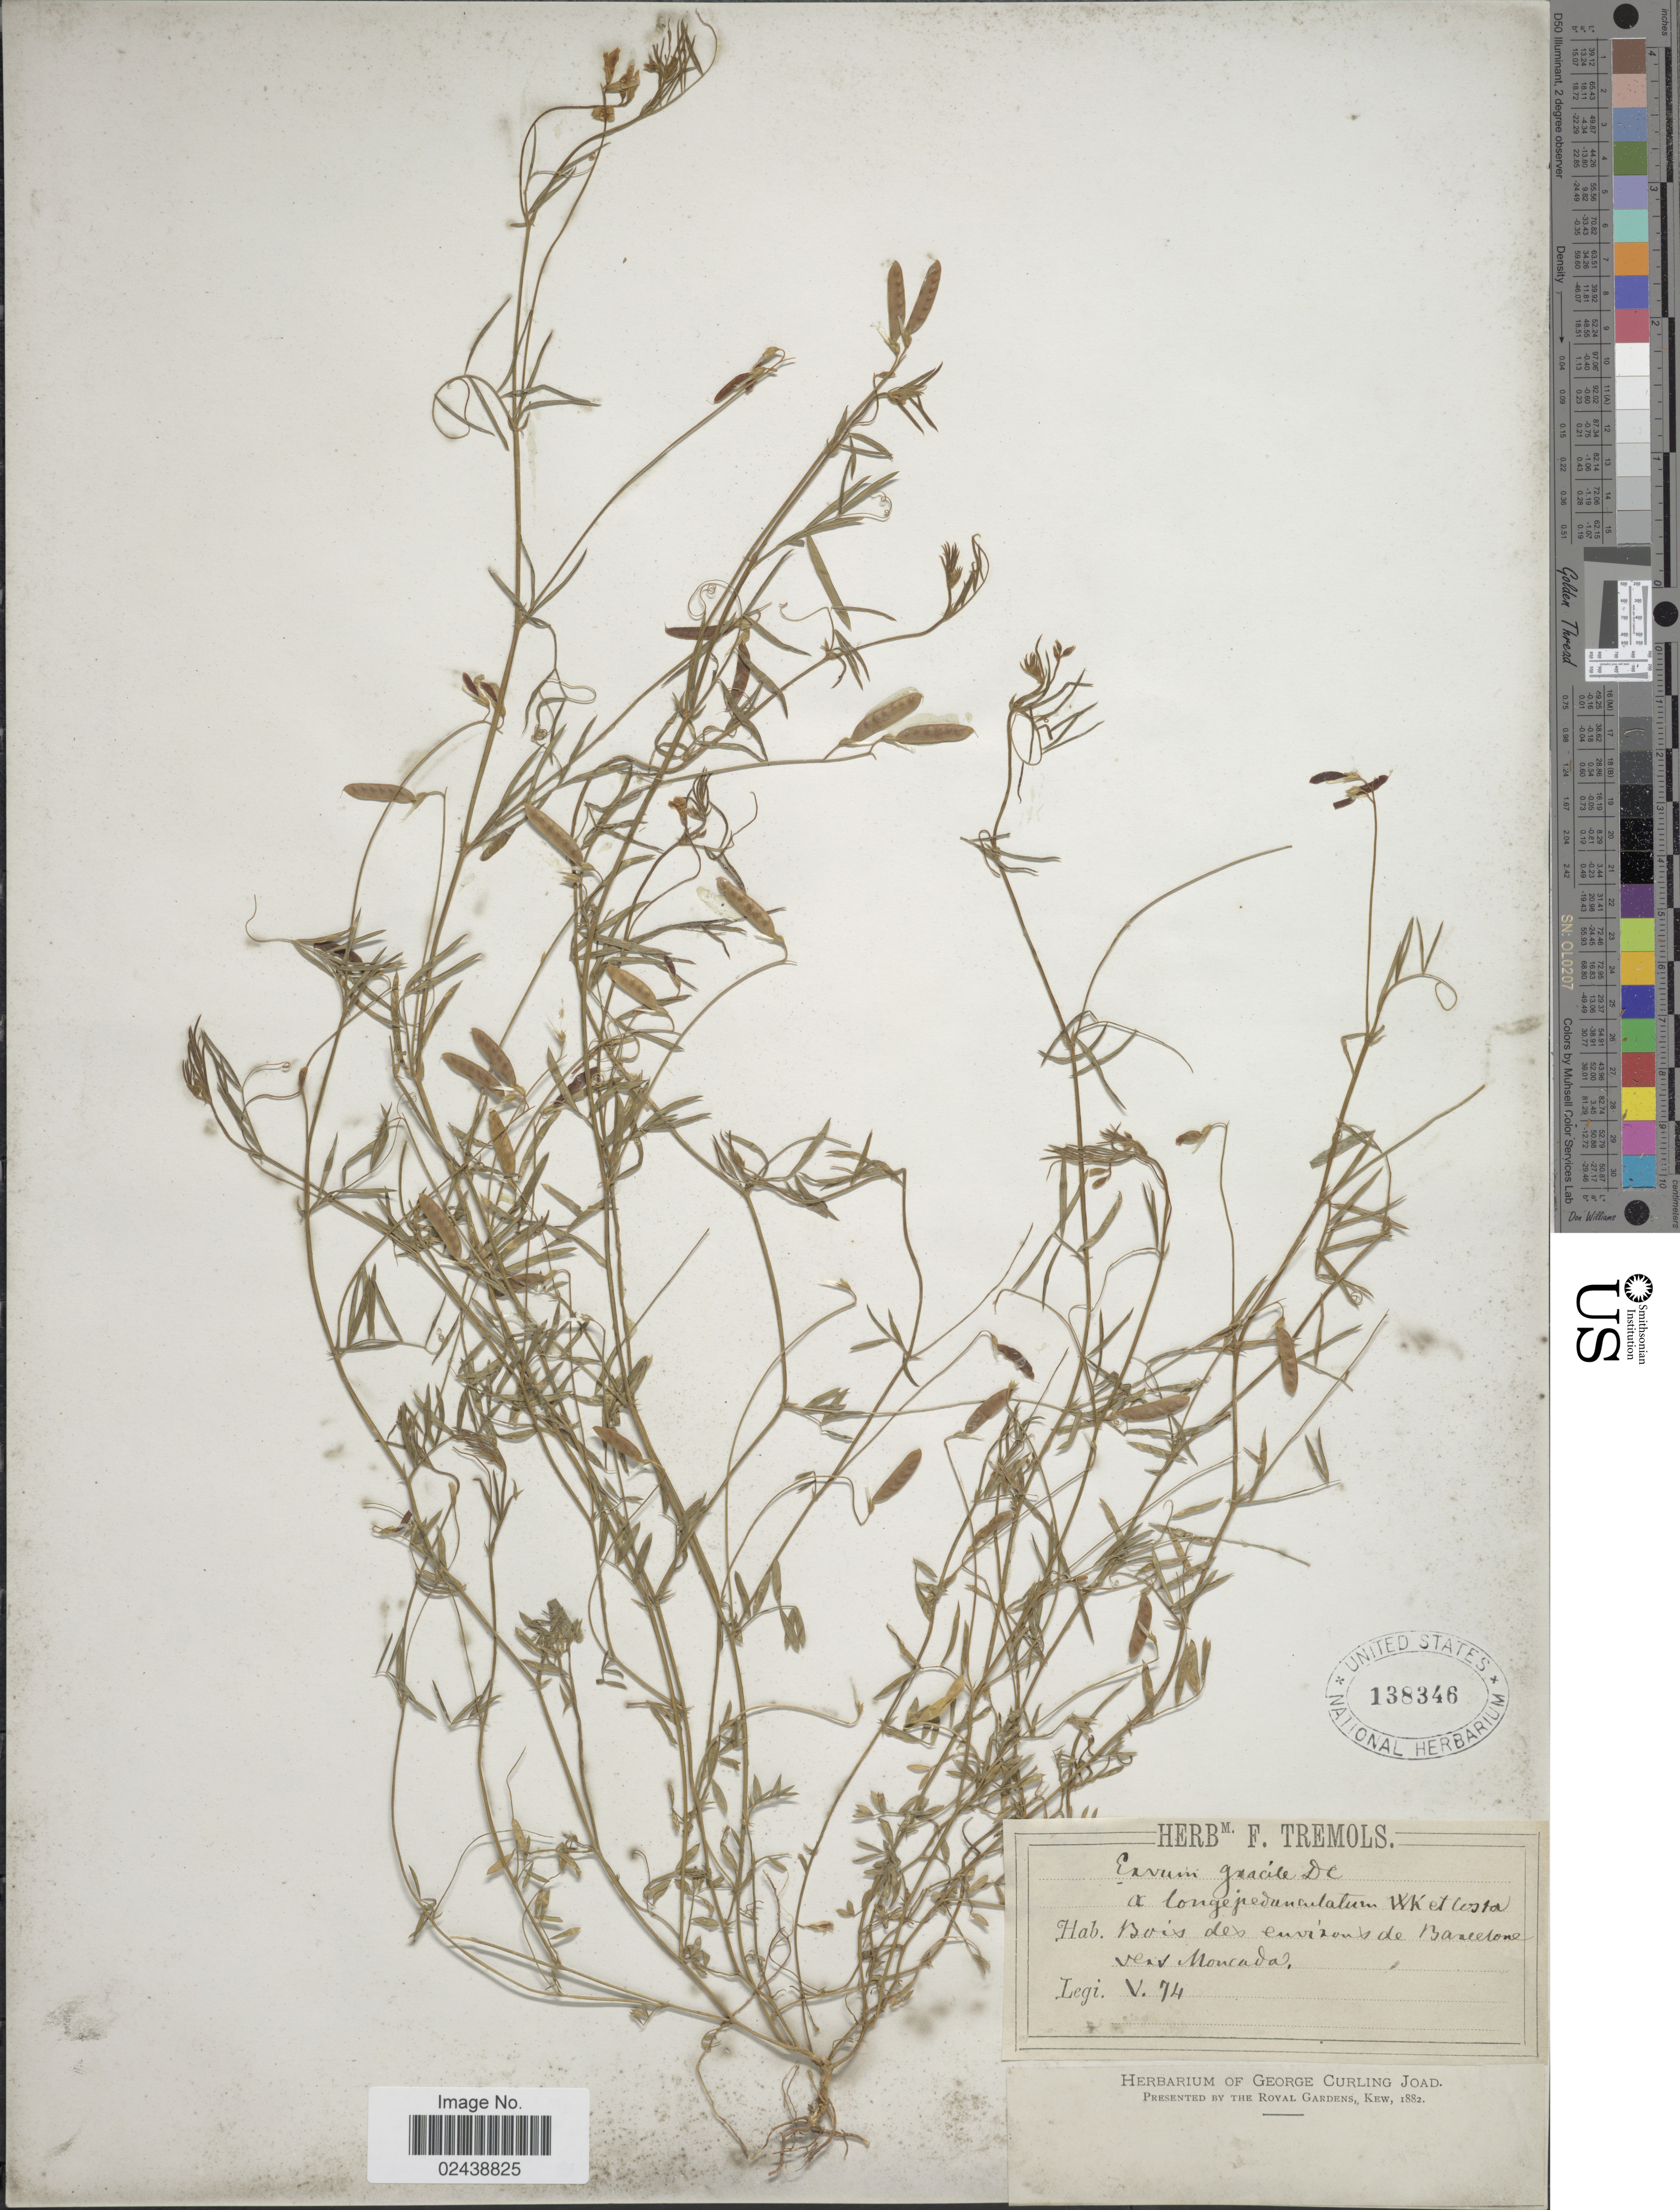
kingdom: Plantae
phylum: Tracheophyta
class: Magnoliopsida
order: Fabales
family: Fabaceae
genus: Vicia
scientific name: Vicia gracile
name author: L.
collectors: ex Herb. F. Tremols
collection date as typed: Transcribed d/m/y: /5/74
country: Spain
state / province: Catalunya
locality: Bois des environs de Barcelone vers Moncada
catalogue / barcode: US 138346